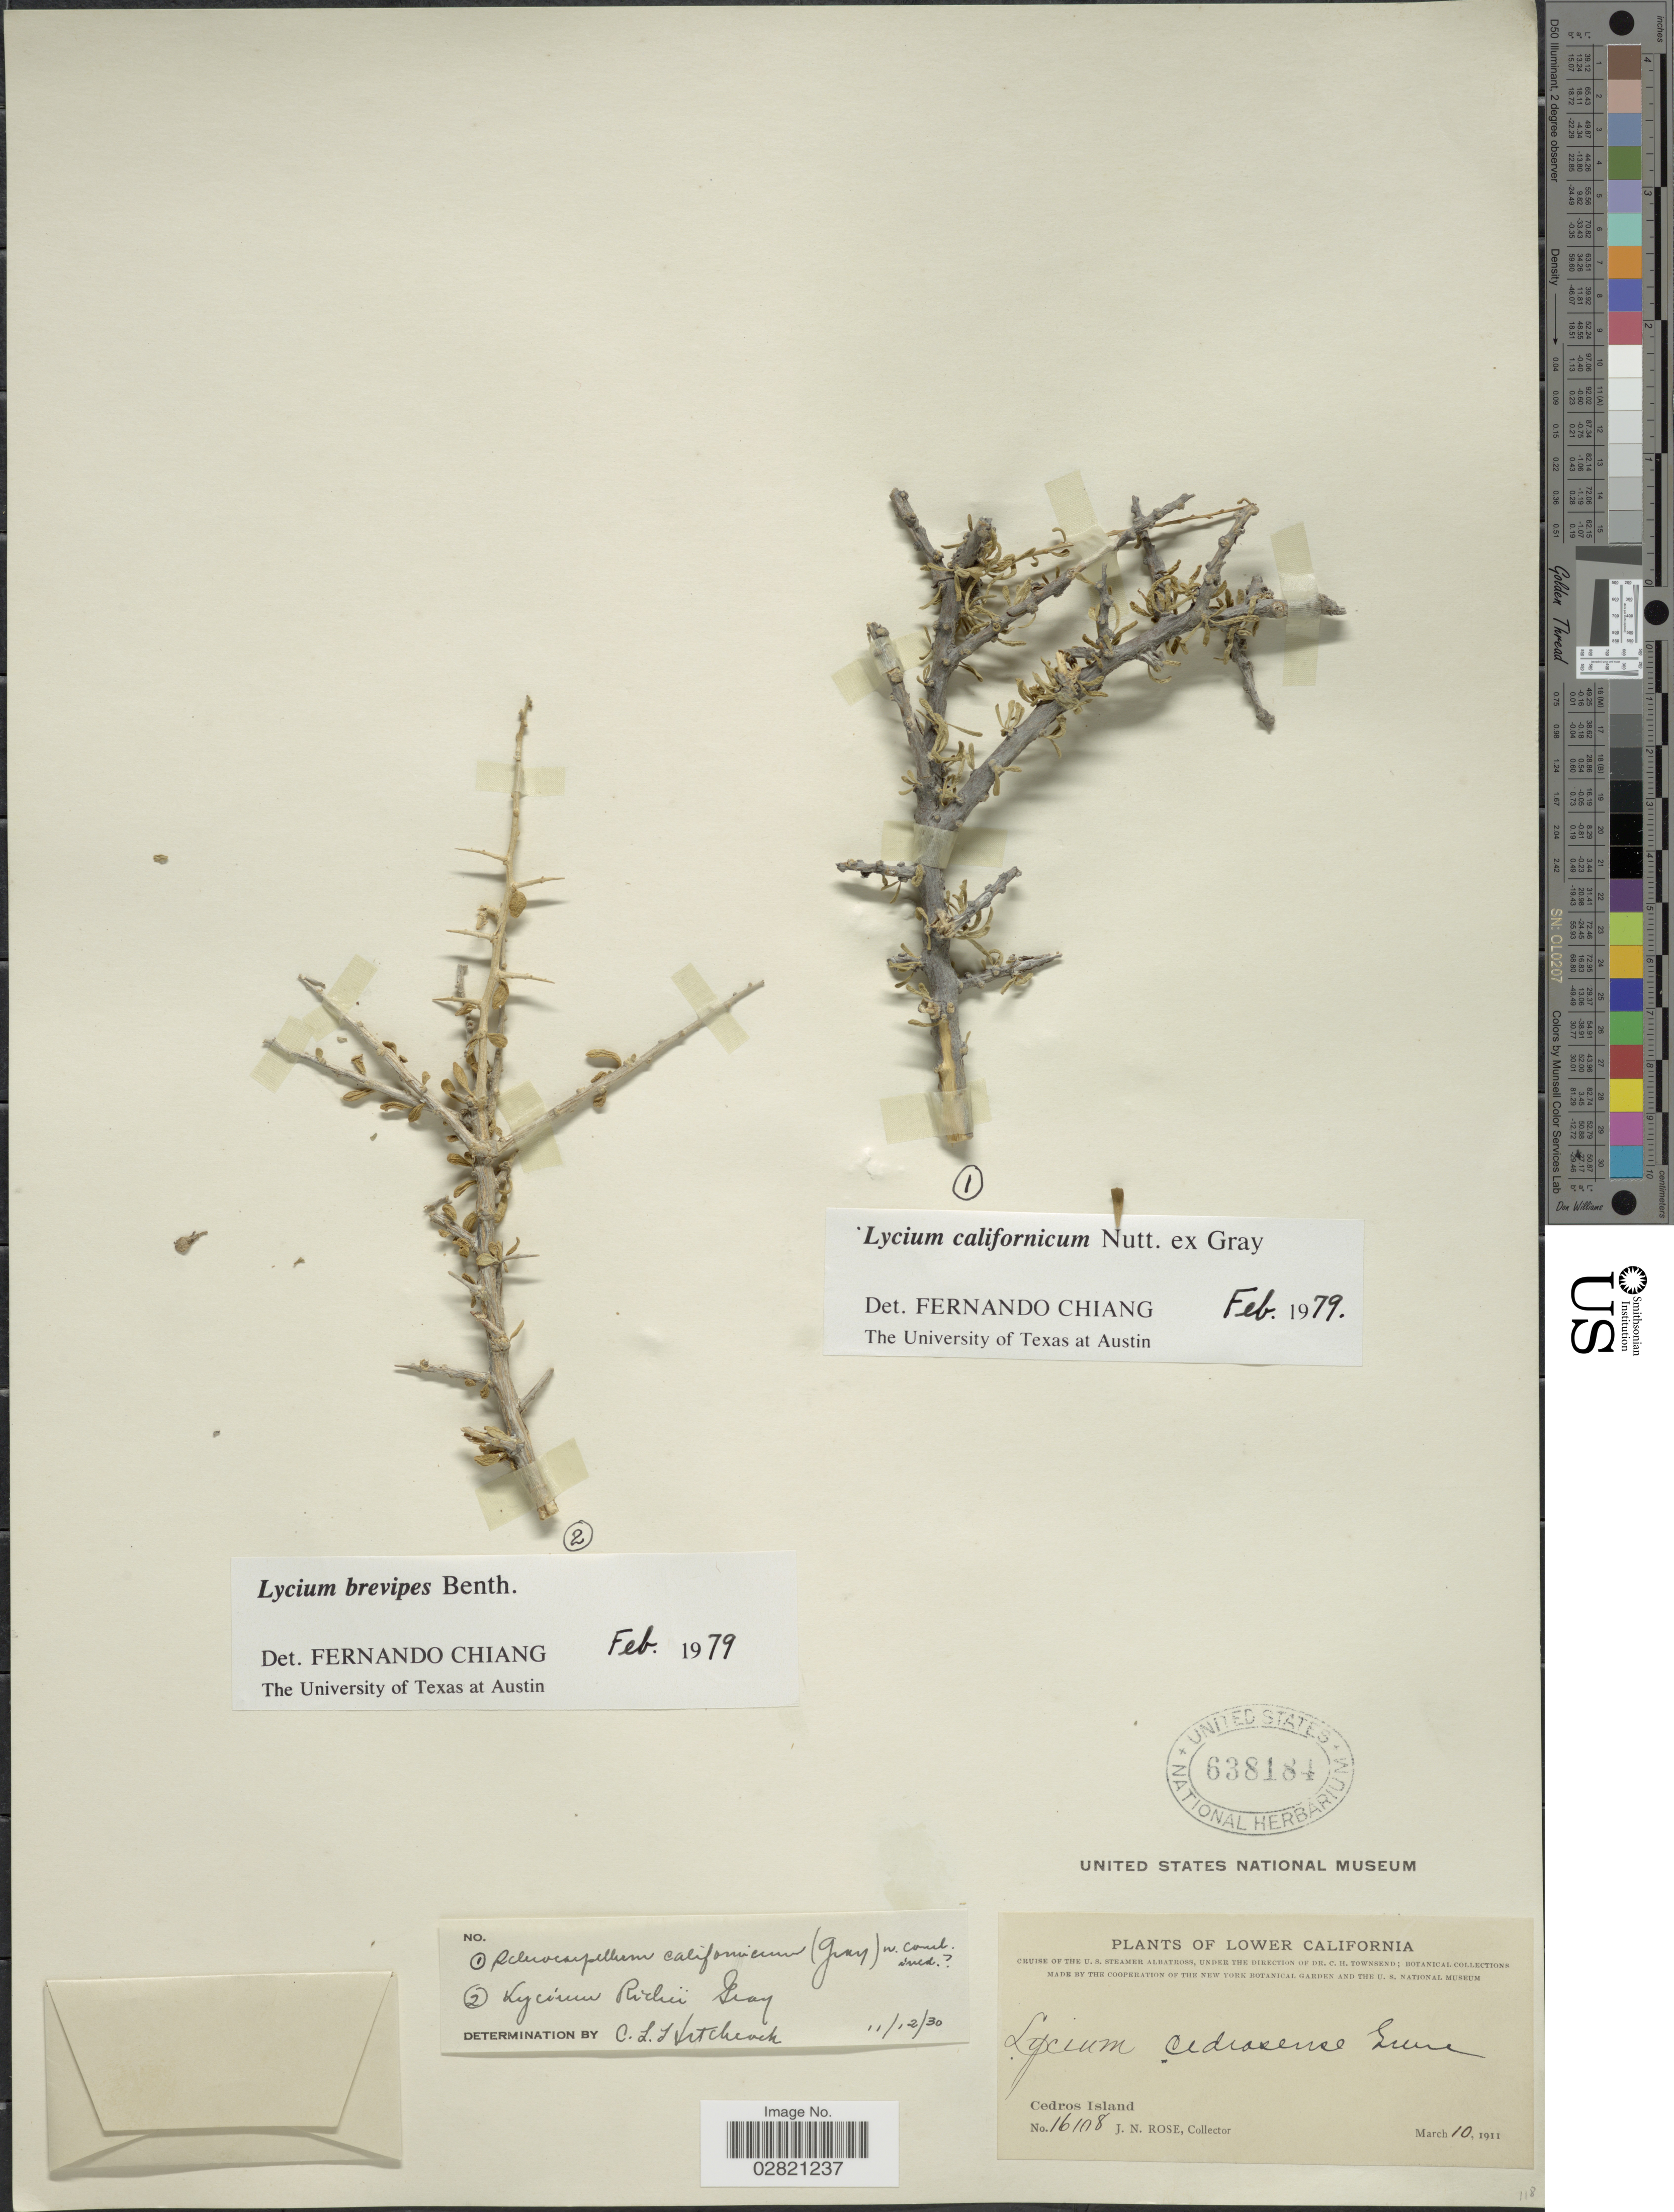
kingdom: Plantae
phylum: Tracheophyta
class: Magnoliopsida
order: Solanales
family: Solanaceae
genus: Lycium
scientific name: Lycium brevipes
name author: Benth.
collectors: J. N. Rose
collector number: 16108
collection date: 1911-03-10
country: Mexico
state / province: Baja California Norte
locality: Lower California, Cedros Island.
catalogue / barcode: US 638184